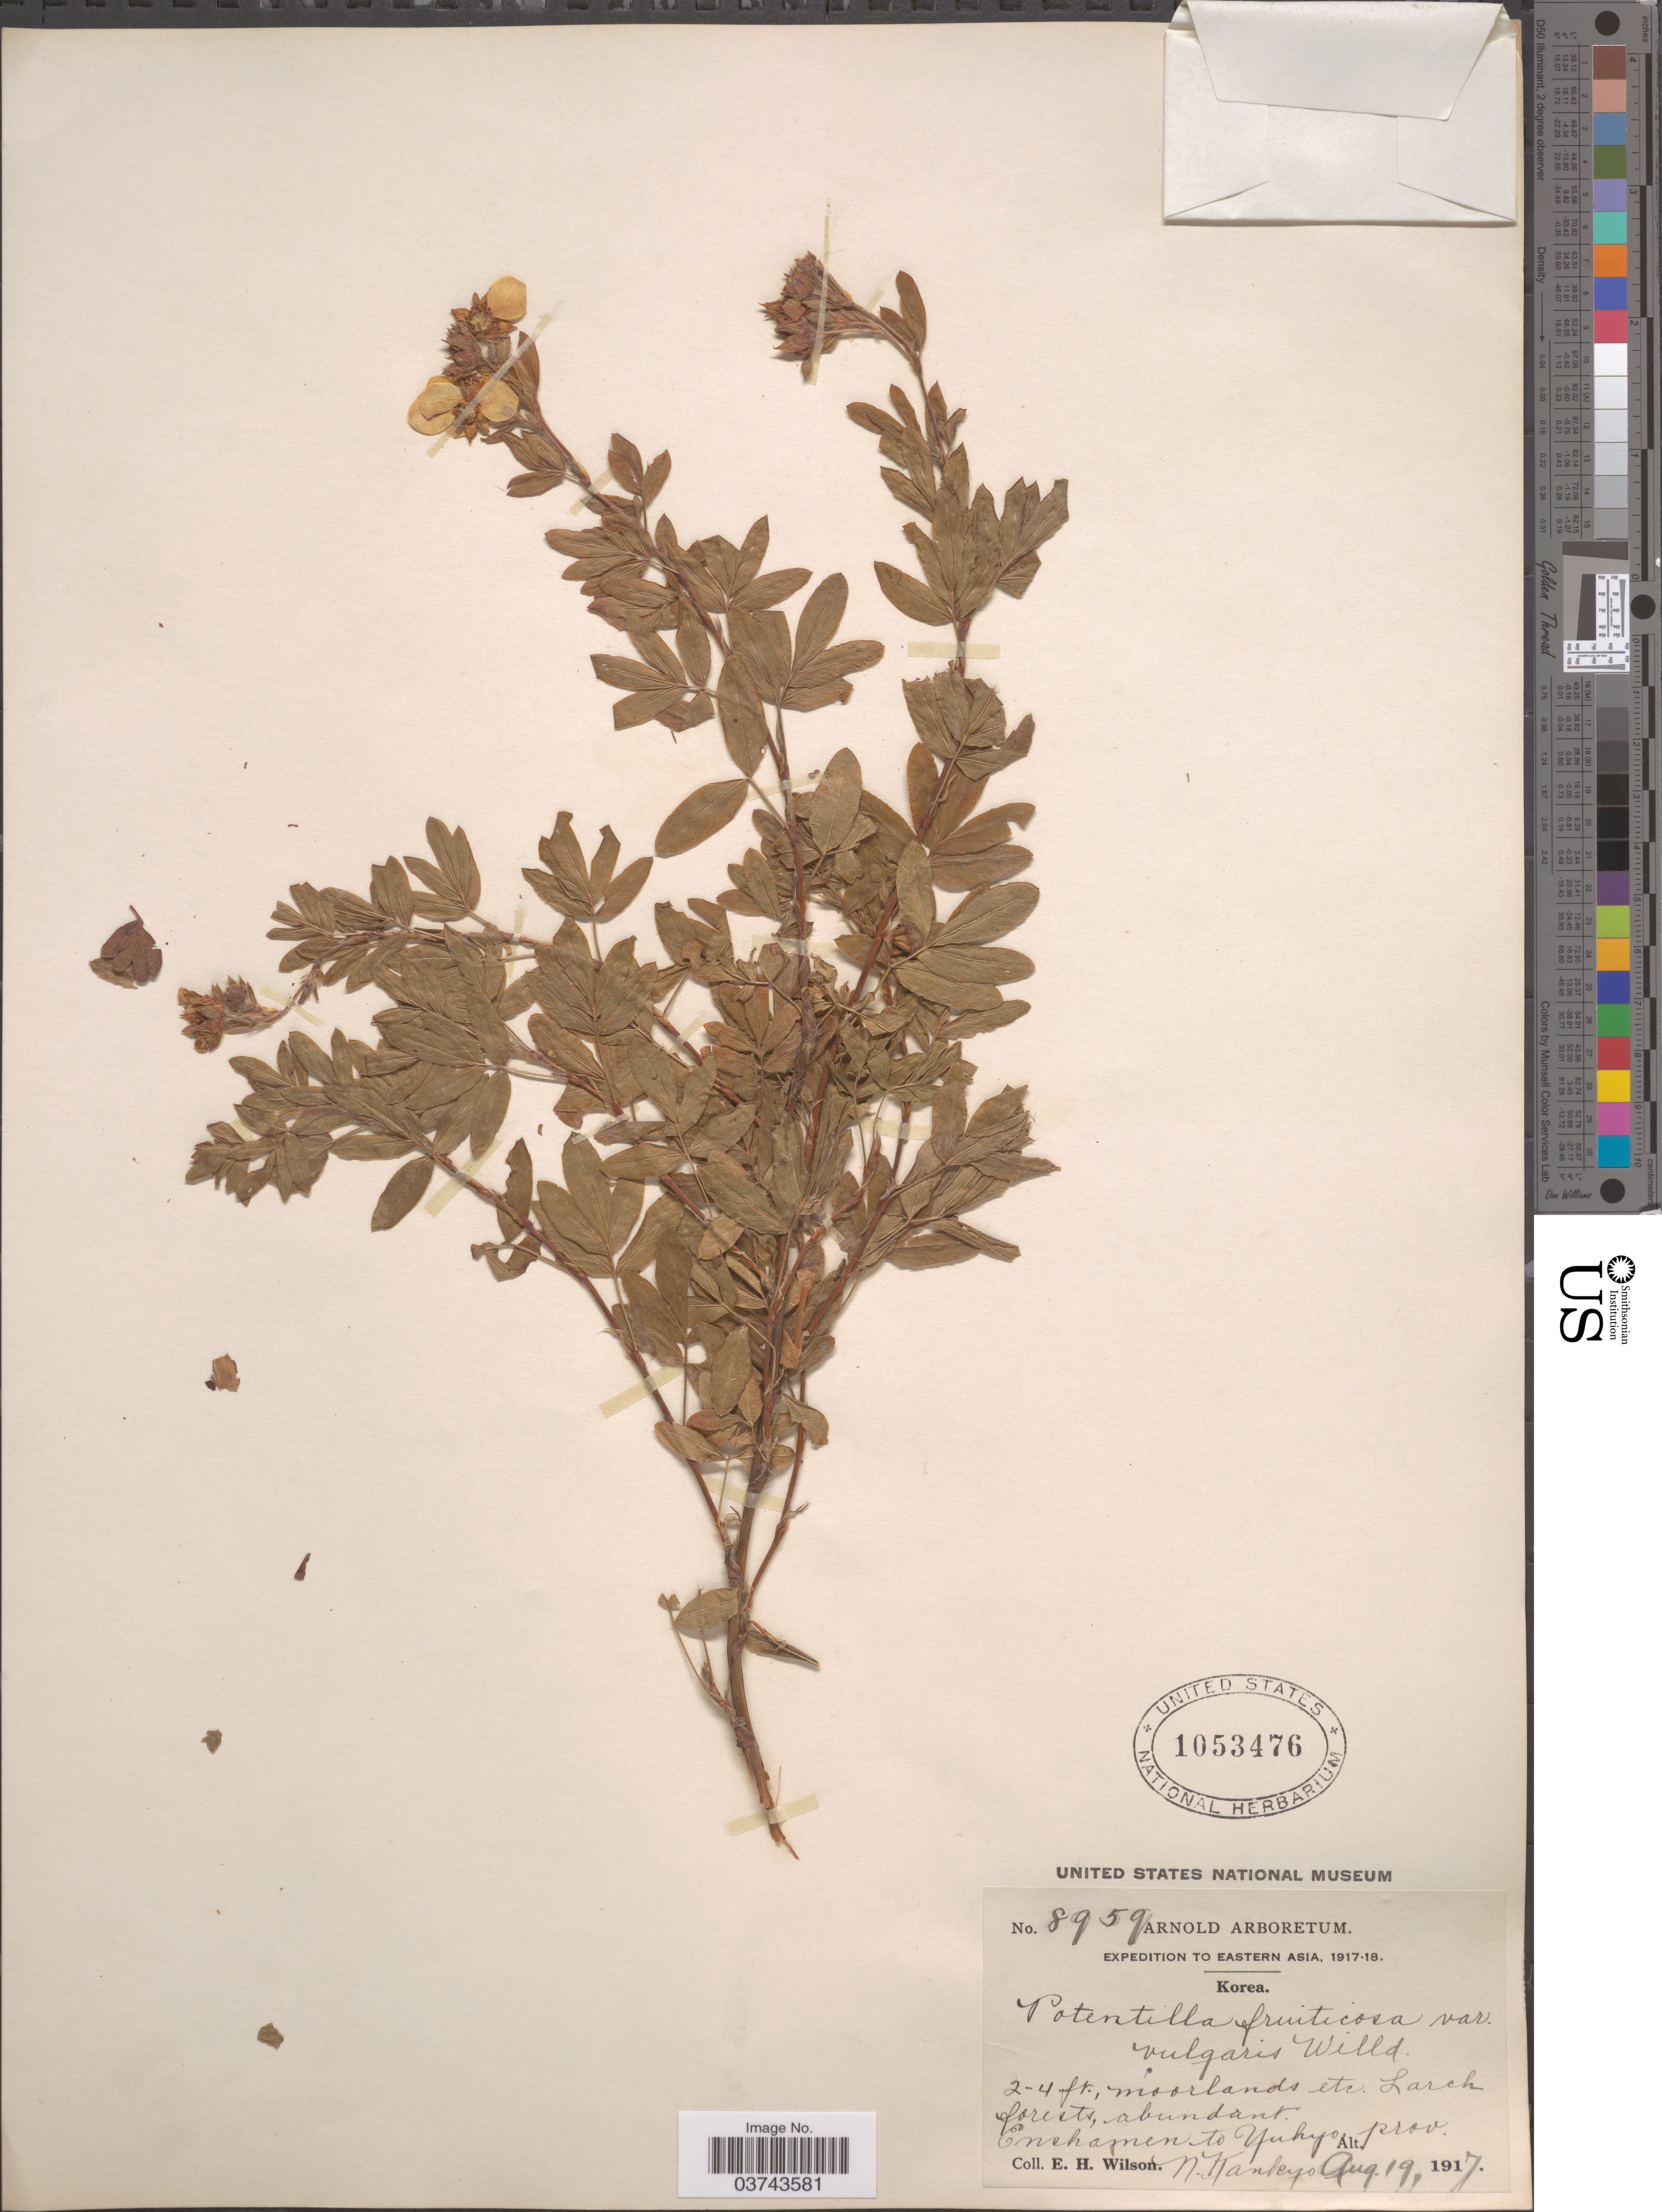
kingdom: Plantae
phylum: Tracheophyta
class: Magnoliopsida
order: Rosales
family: Rosaceae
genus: Dasiphora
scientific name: Dasiphora fruticosa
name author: (L.) Rydb.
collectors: E. Wilson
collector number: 8959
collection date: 1917-08-19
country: North Korea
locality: Eastern Asia. Enshamen to Yujyo (correct spelling Yujyo), prov. N. Kankyo.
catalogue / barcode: US 1053476